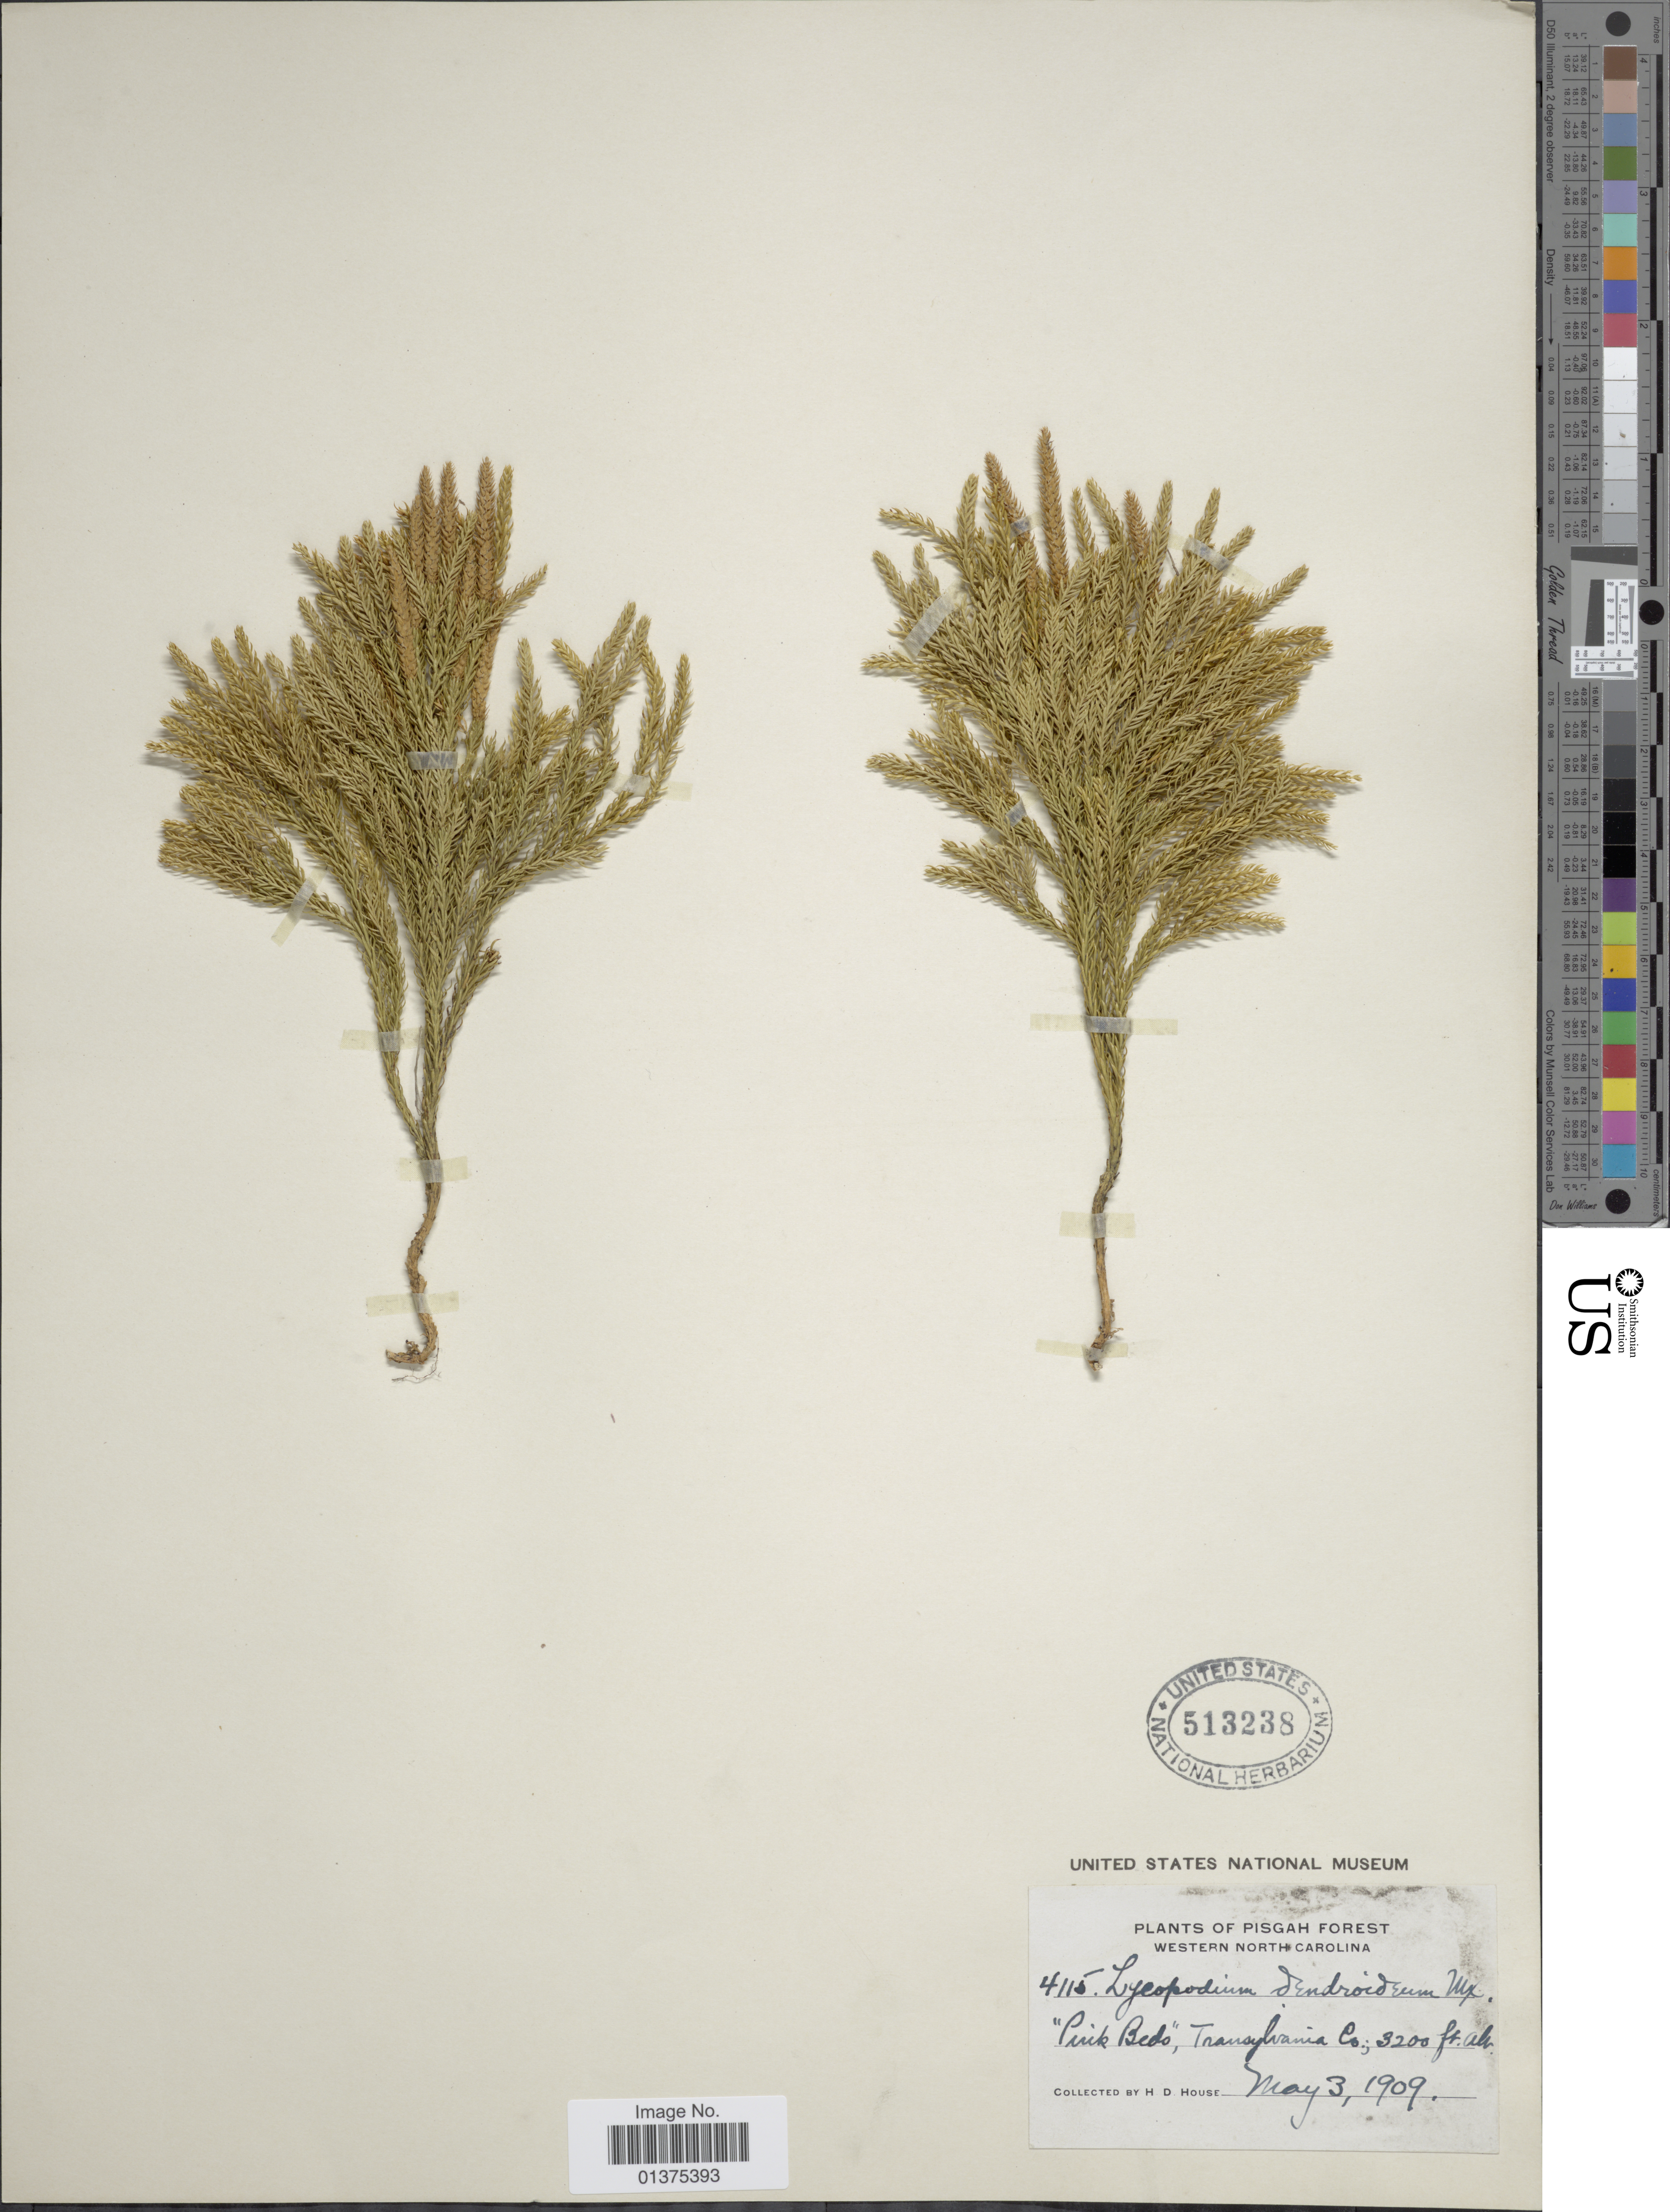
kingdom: Plantae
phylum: Tracheophyta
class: Lycopodiopsida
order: Lycopodiales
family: Lycopodiaceae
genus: Dendrolycopodium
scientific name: Dendrolycopodium hickeyi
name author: (W.H. Wagner et al.) A. Haines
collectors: H. D. House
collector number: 4115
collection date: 1909-05-03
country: United States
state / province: North Carolina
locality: Pick Bedo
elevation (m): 975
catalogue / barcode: US 513238